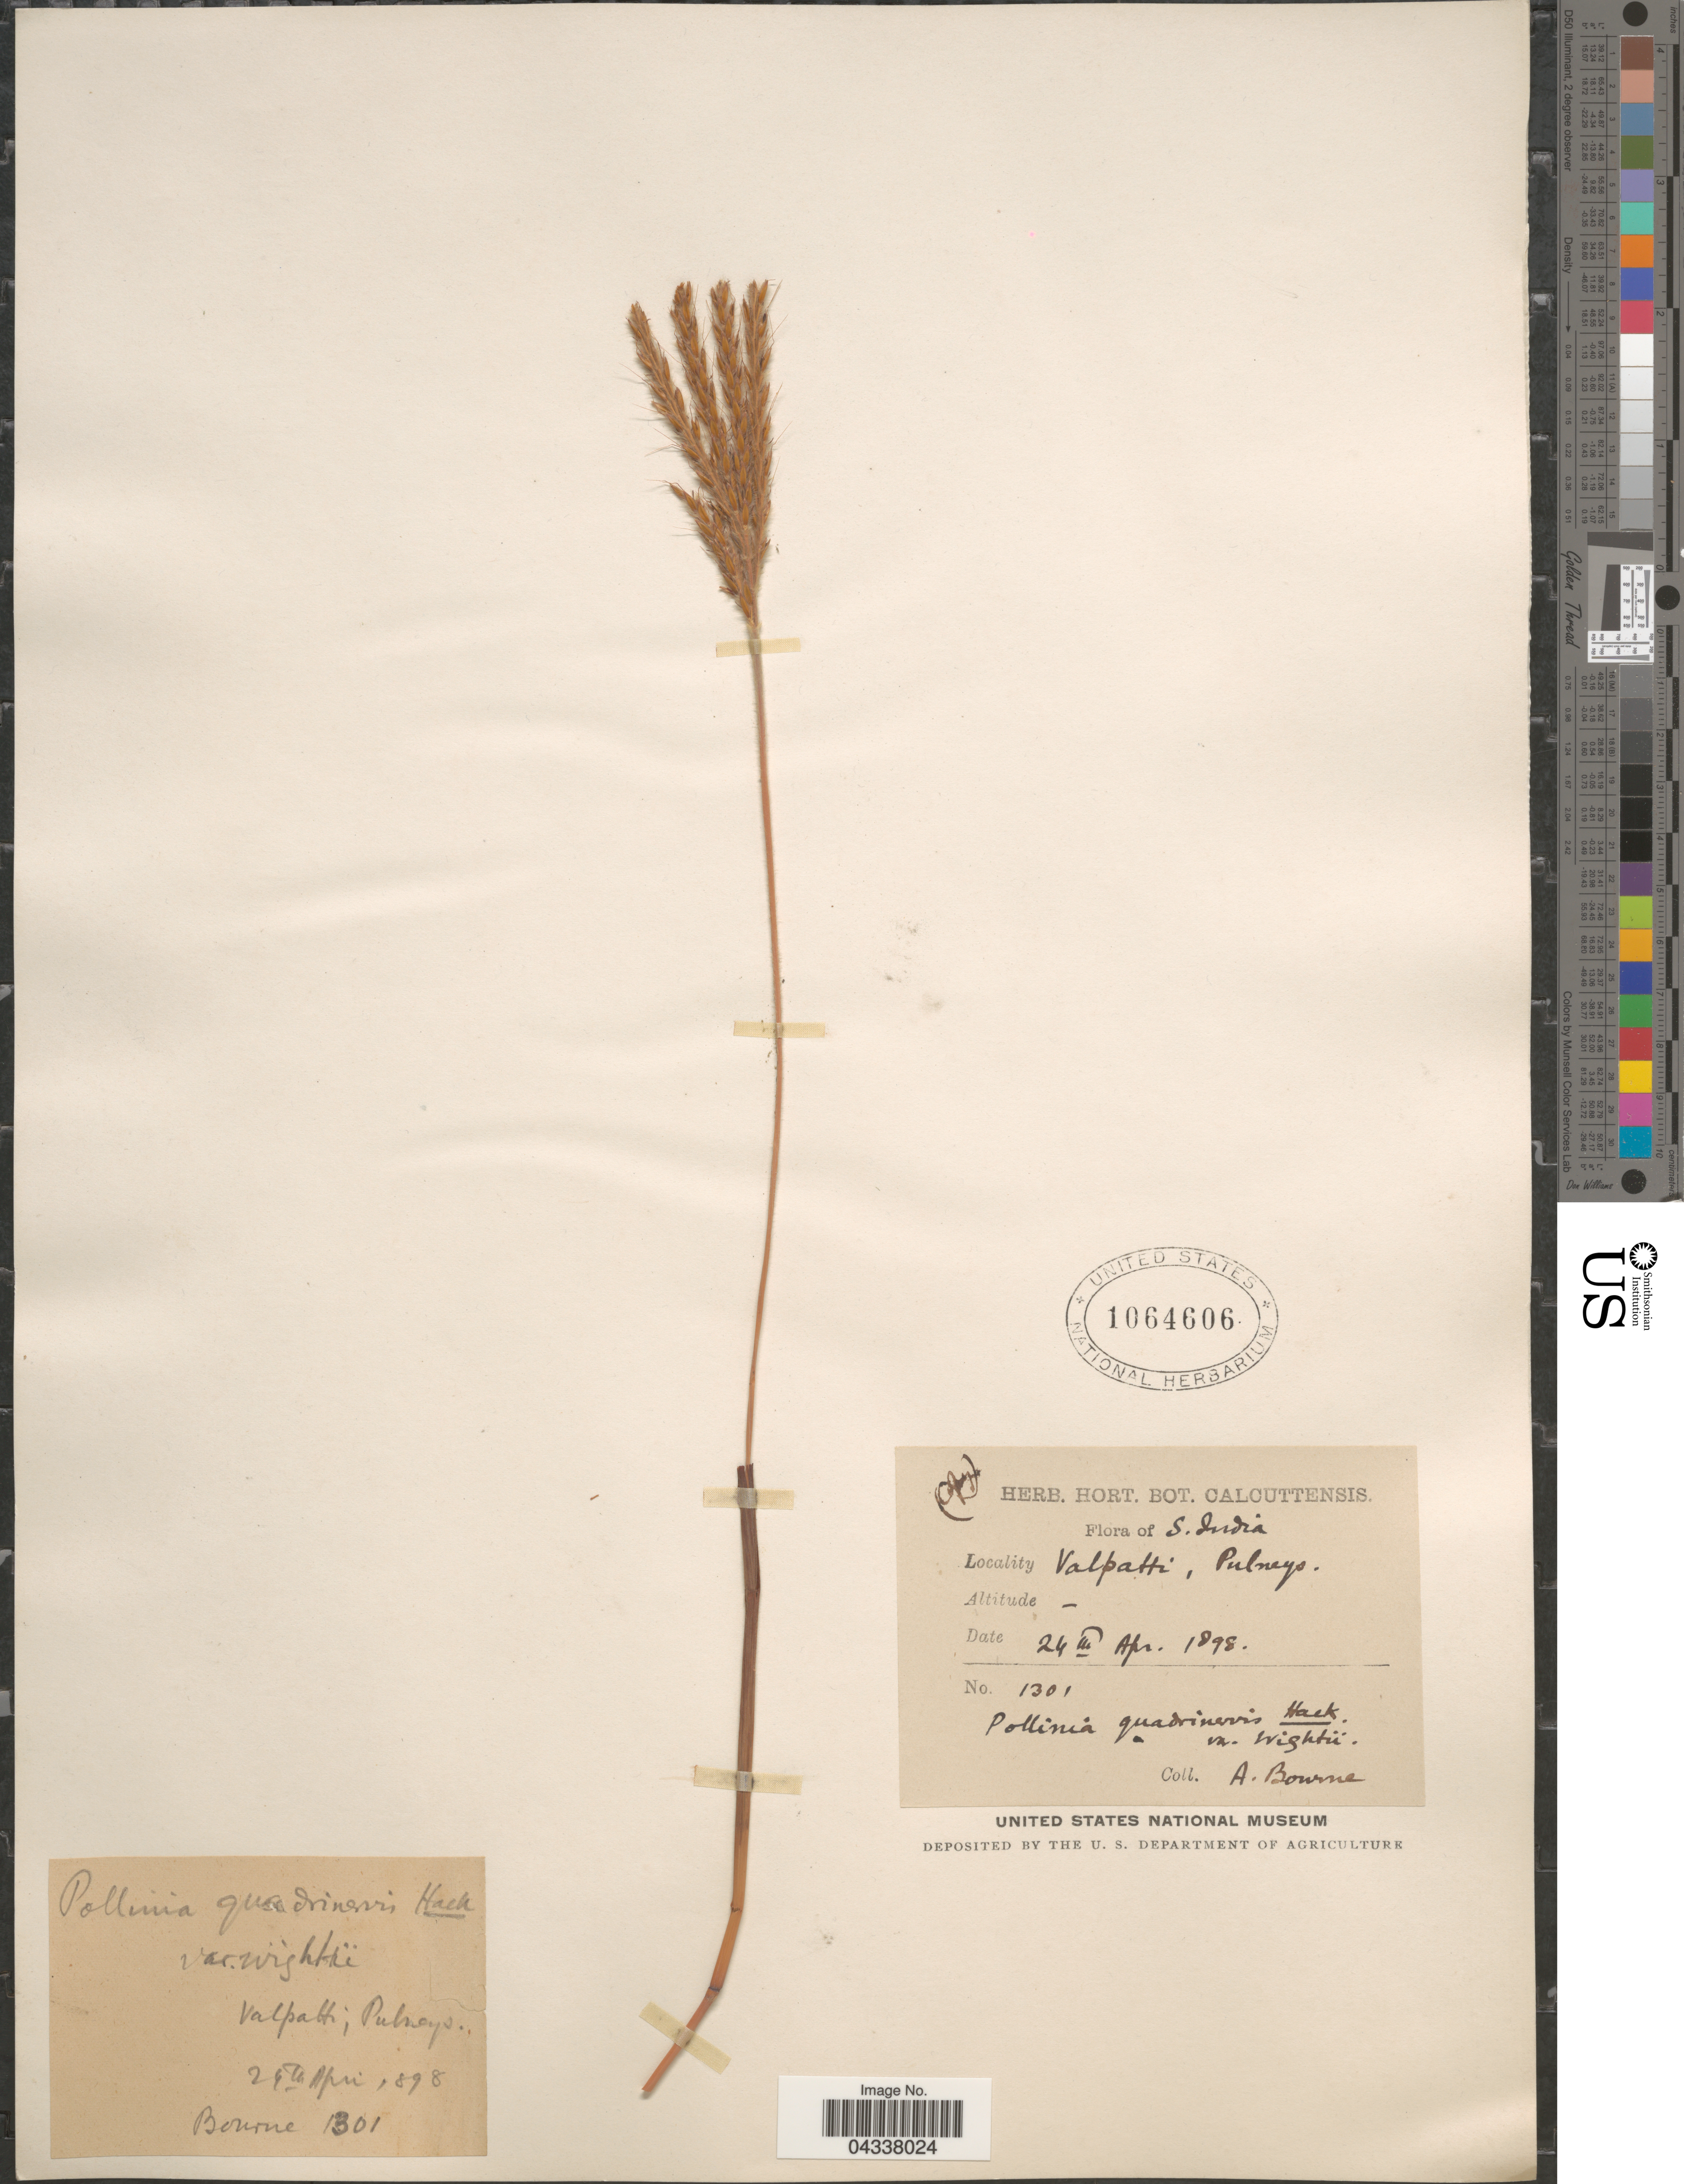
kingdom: Plantae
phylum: Tracheophyta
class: Liliopsida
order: Poales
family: Poaceae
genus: Pseudopogonatherum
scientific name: Pseudopogonatherum quadrinerve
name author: (Hack.) Ohwi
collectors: A. Bourne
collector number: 1301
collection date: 1898-04-24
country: India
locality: S. India. Valpatti, Pulneys.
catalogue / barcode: US 1064606